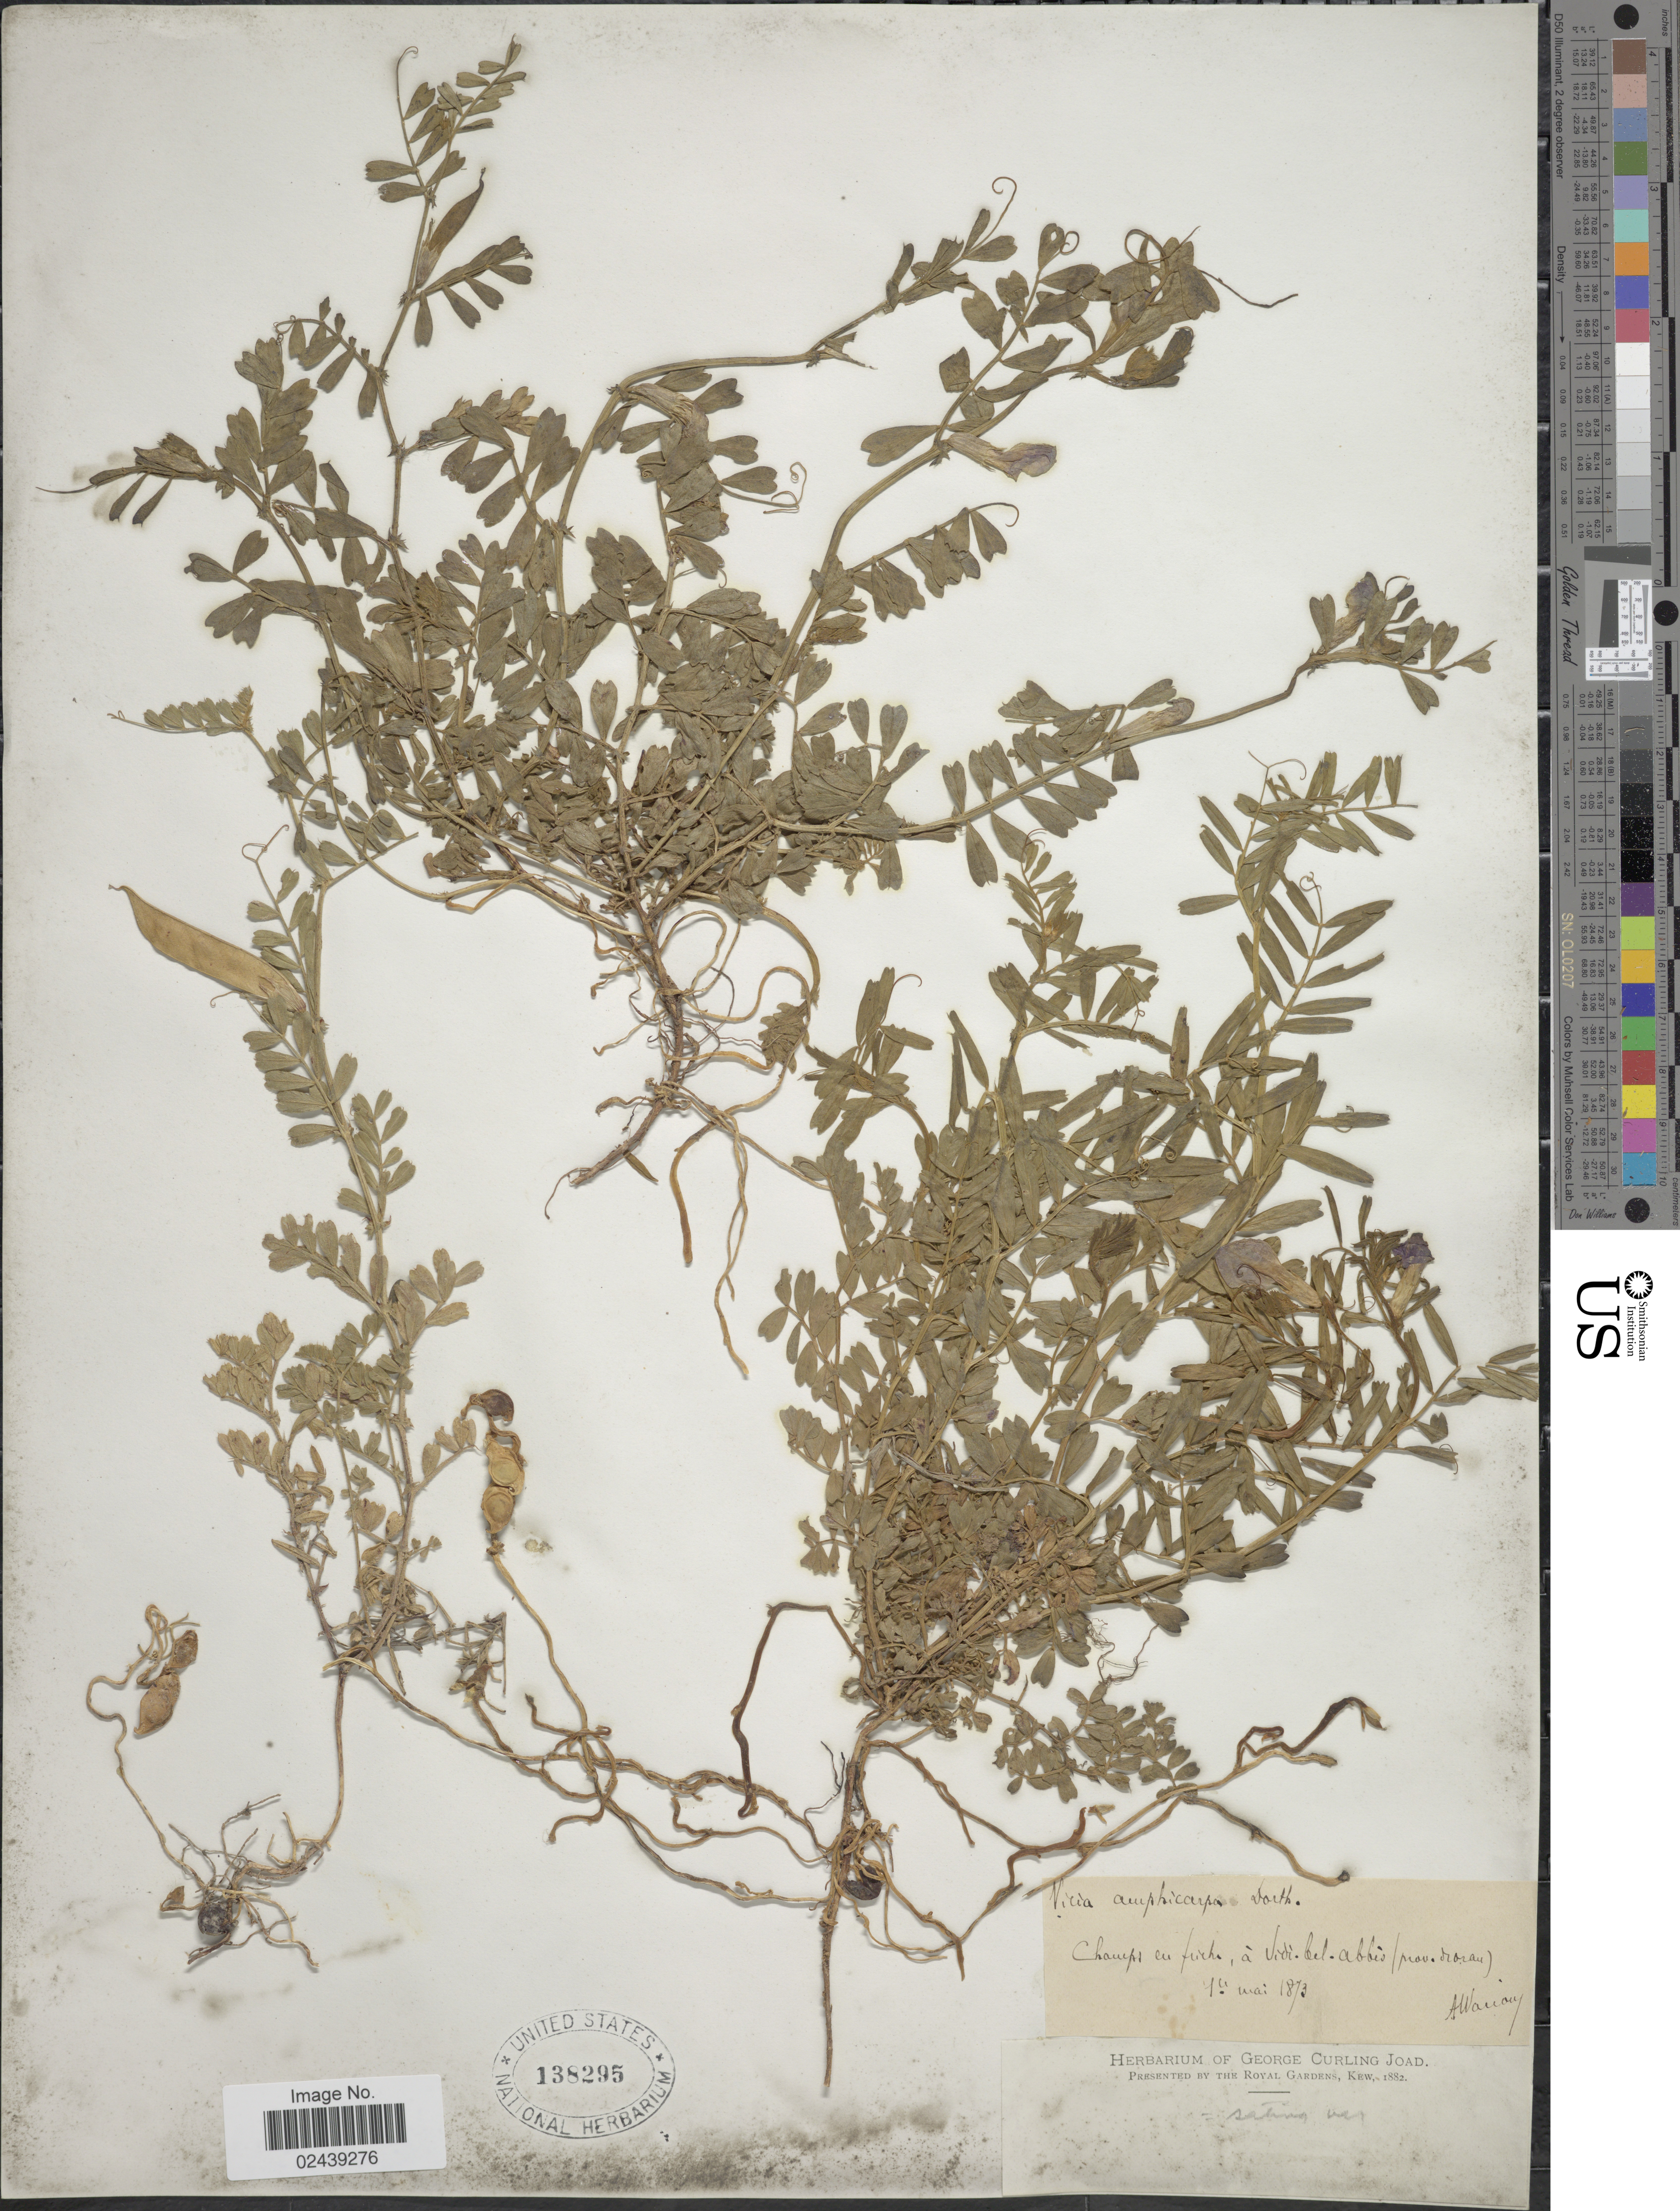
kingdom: Plantae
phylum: Tracheophyta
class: Magnoliopsida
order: Fabales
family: Fabaceae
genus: Vicia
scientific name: Vicia sativa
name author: L.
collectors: A. Warion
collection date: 1873-05-07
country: Algeria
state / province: Oran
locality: Champs en fricha, a Sidi-bel-abbès (prov. de Oran)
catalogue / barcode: US 138295